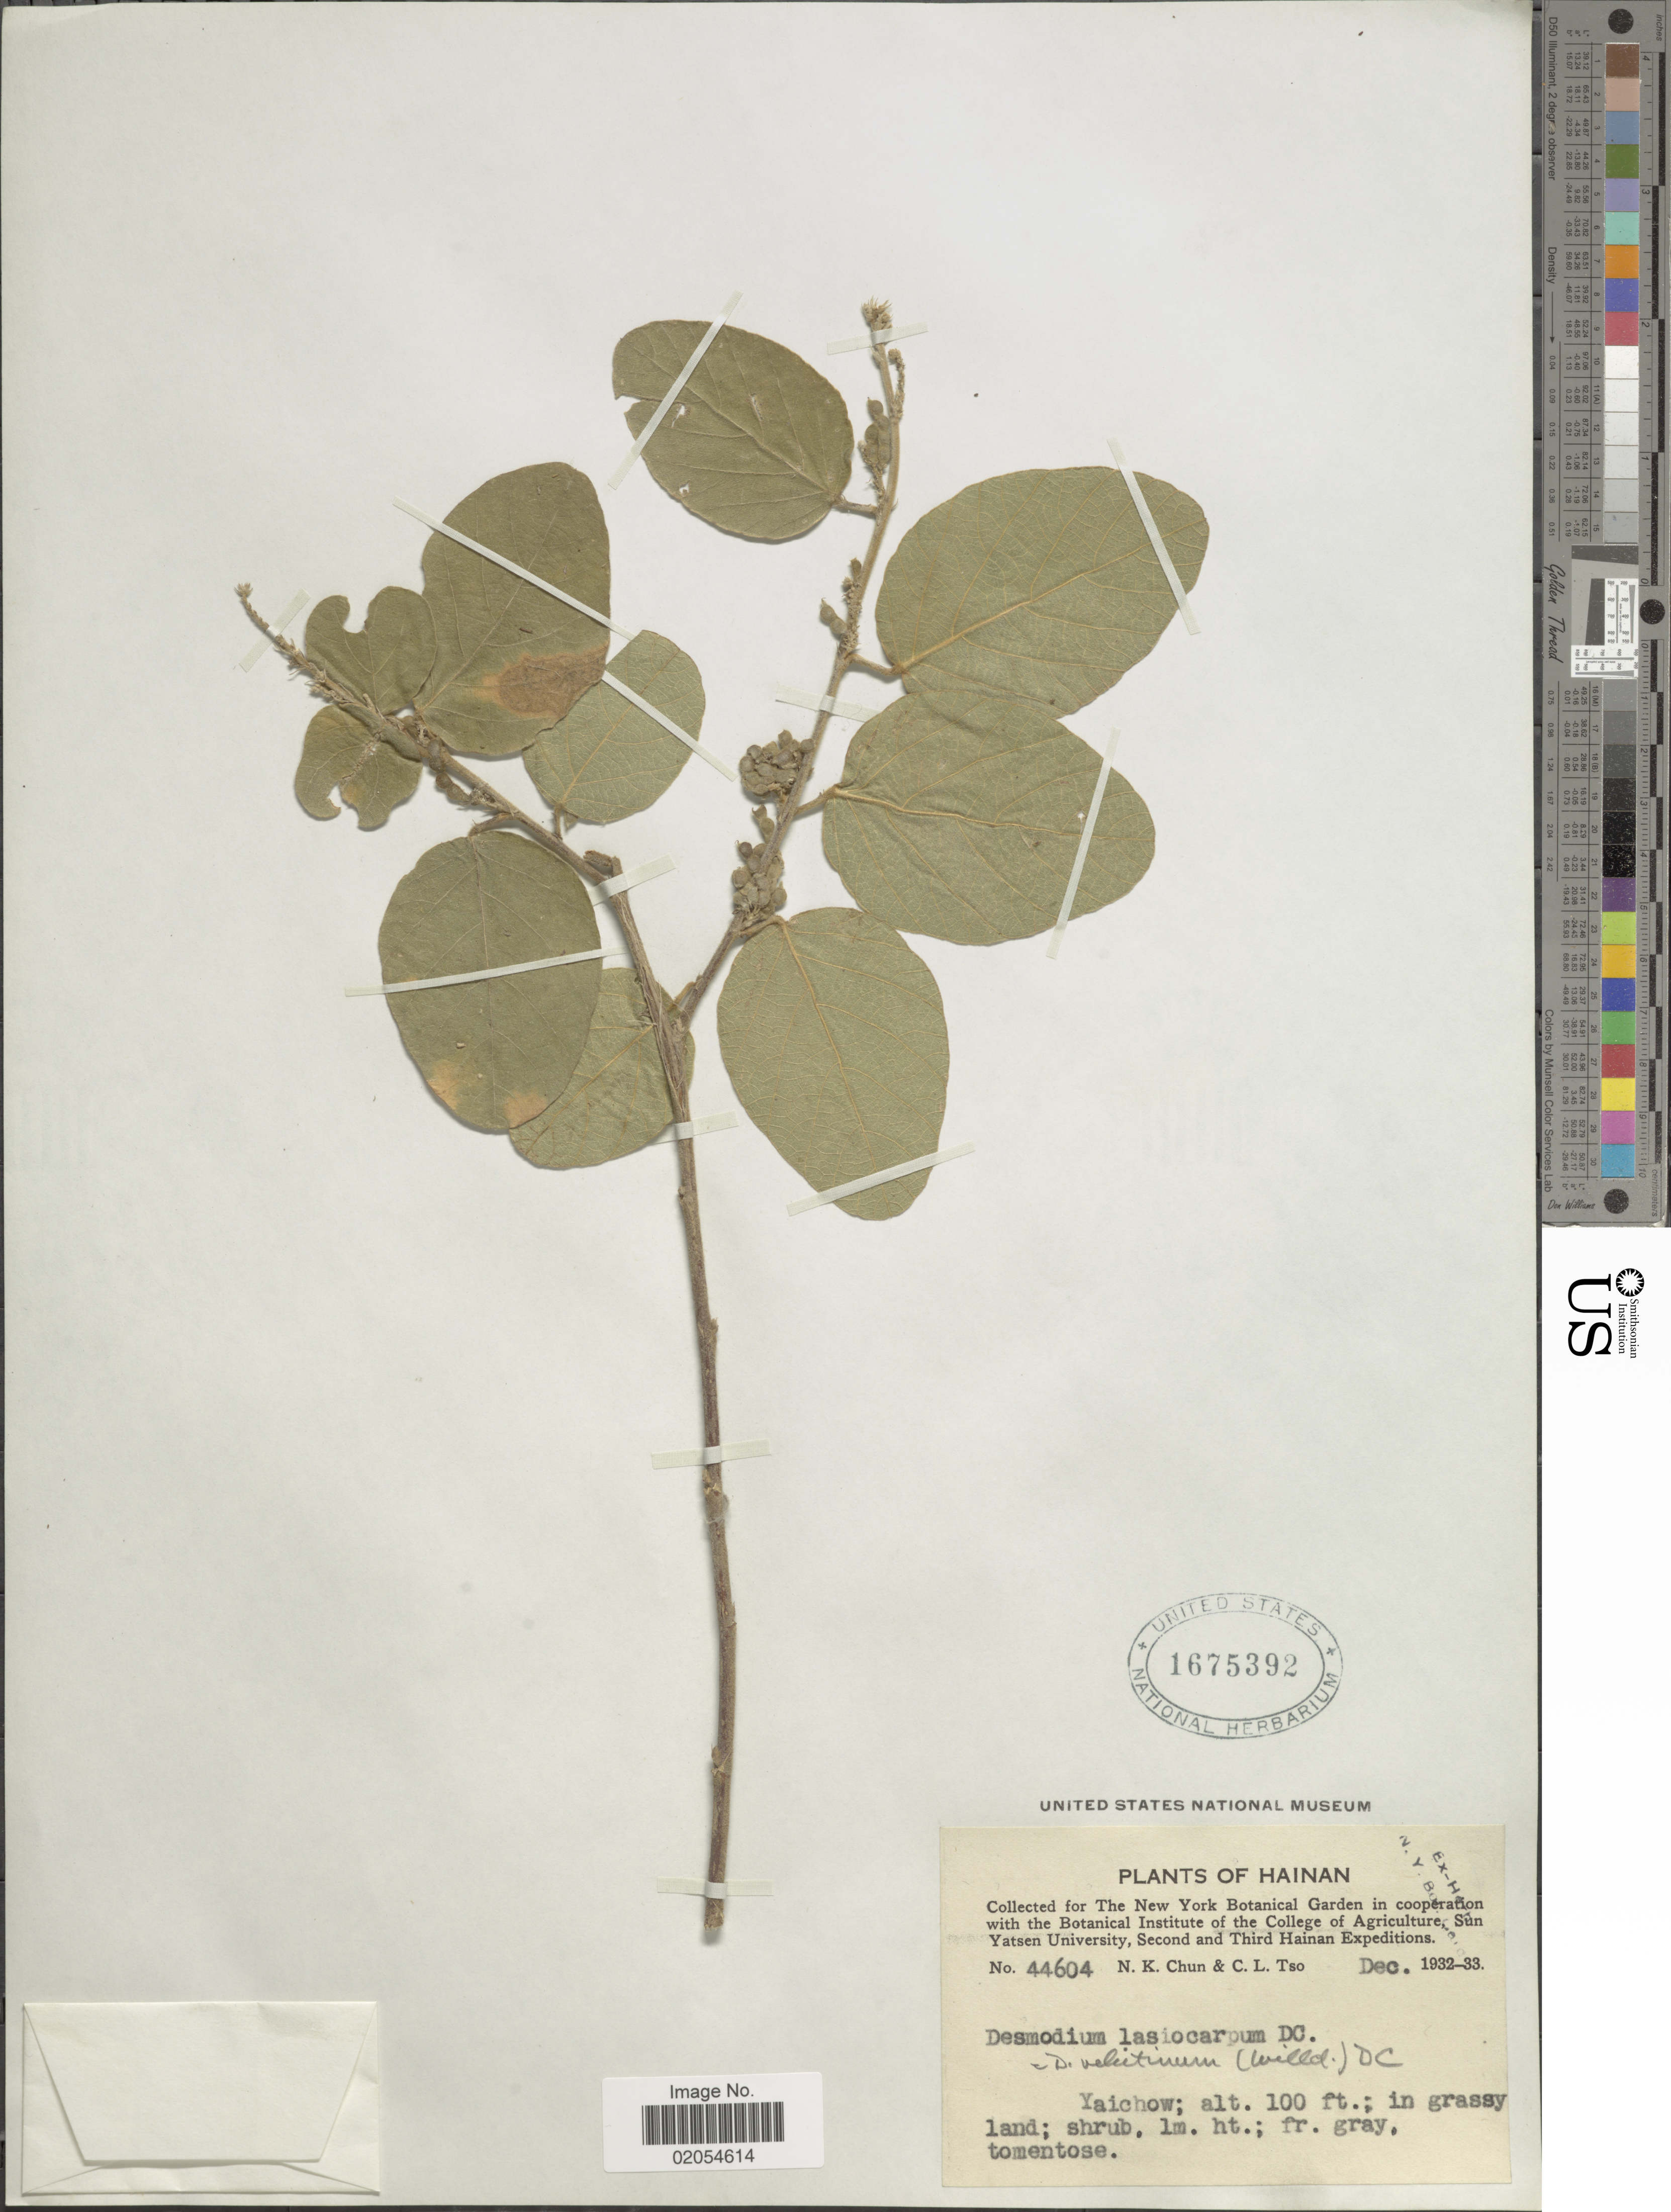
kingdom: Plantae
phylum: Tracheophyta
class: Magnoliopsida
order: Fabales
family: Fabaceae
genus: Polhillides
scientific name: Polhillides velutina subsp. velutina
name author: (Willd.) H. Ohashi & K. Ohashi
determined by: Strong, Mark T., (BOT), Smithsonian Institution - National Museum of Natural History (UNITED STATES)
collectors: N. K. Chun & C. Tso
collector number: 44604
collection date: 1932-12/1933-12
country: China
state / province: Hainan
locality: Yaichow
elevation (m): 30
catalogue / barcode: US 1675392